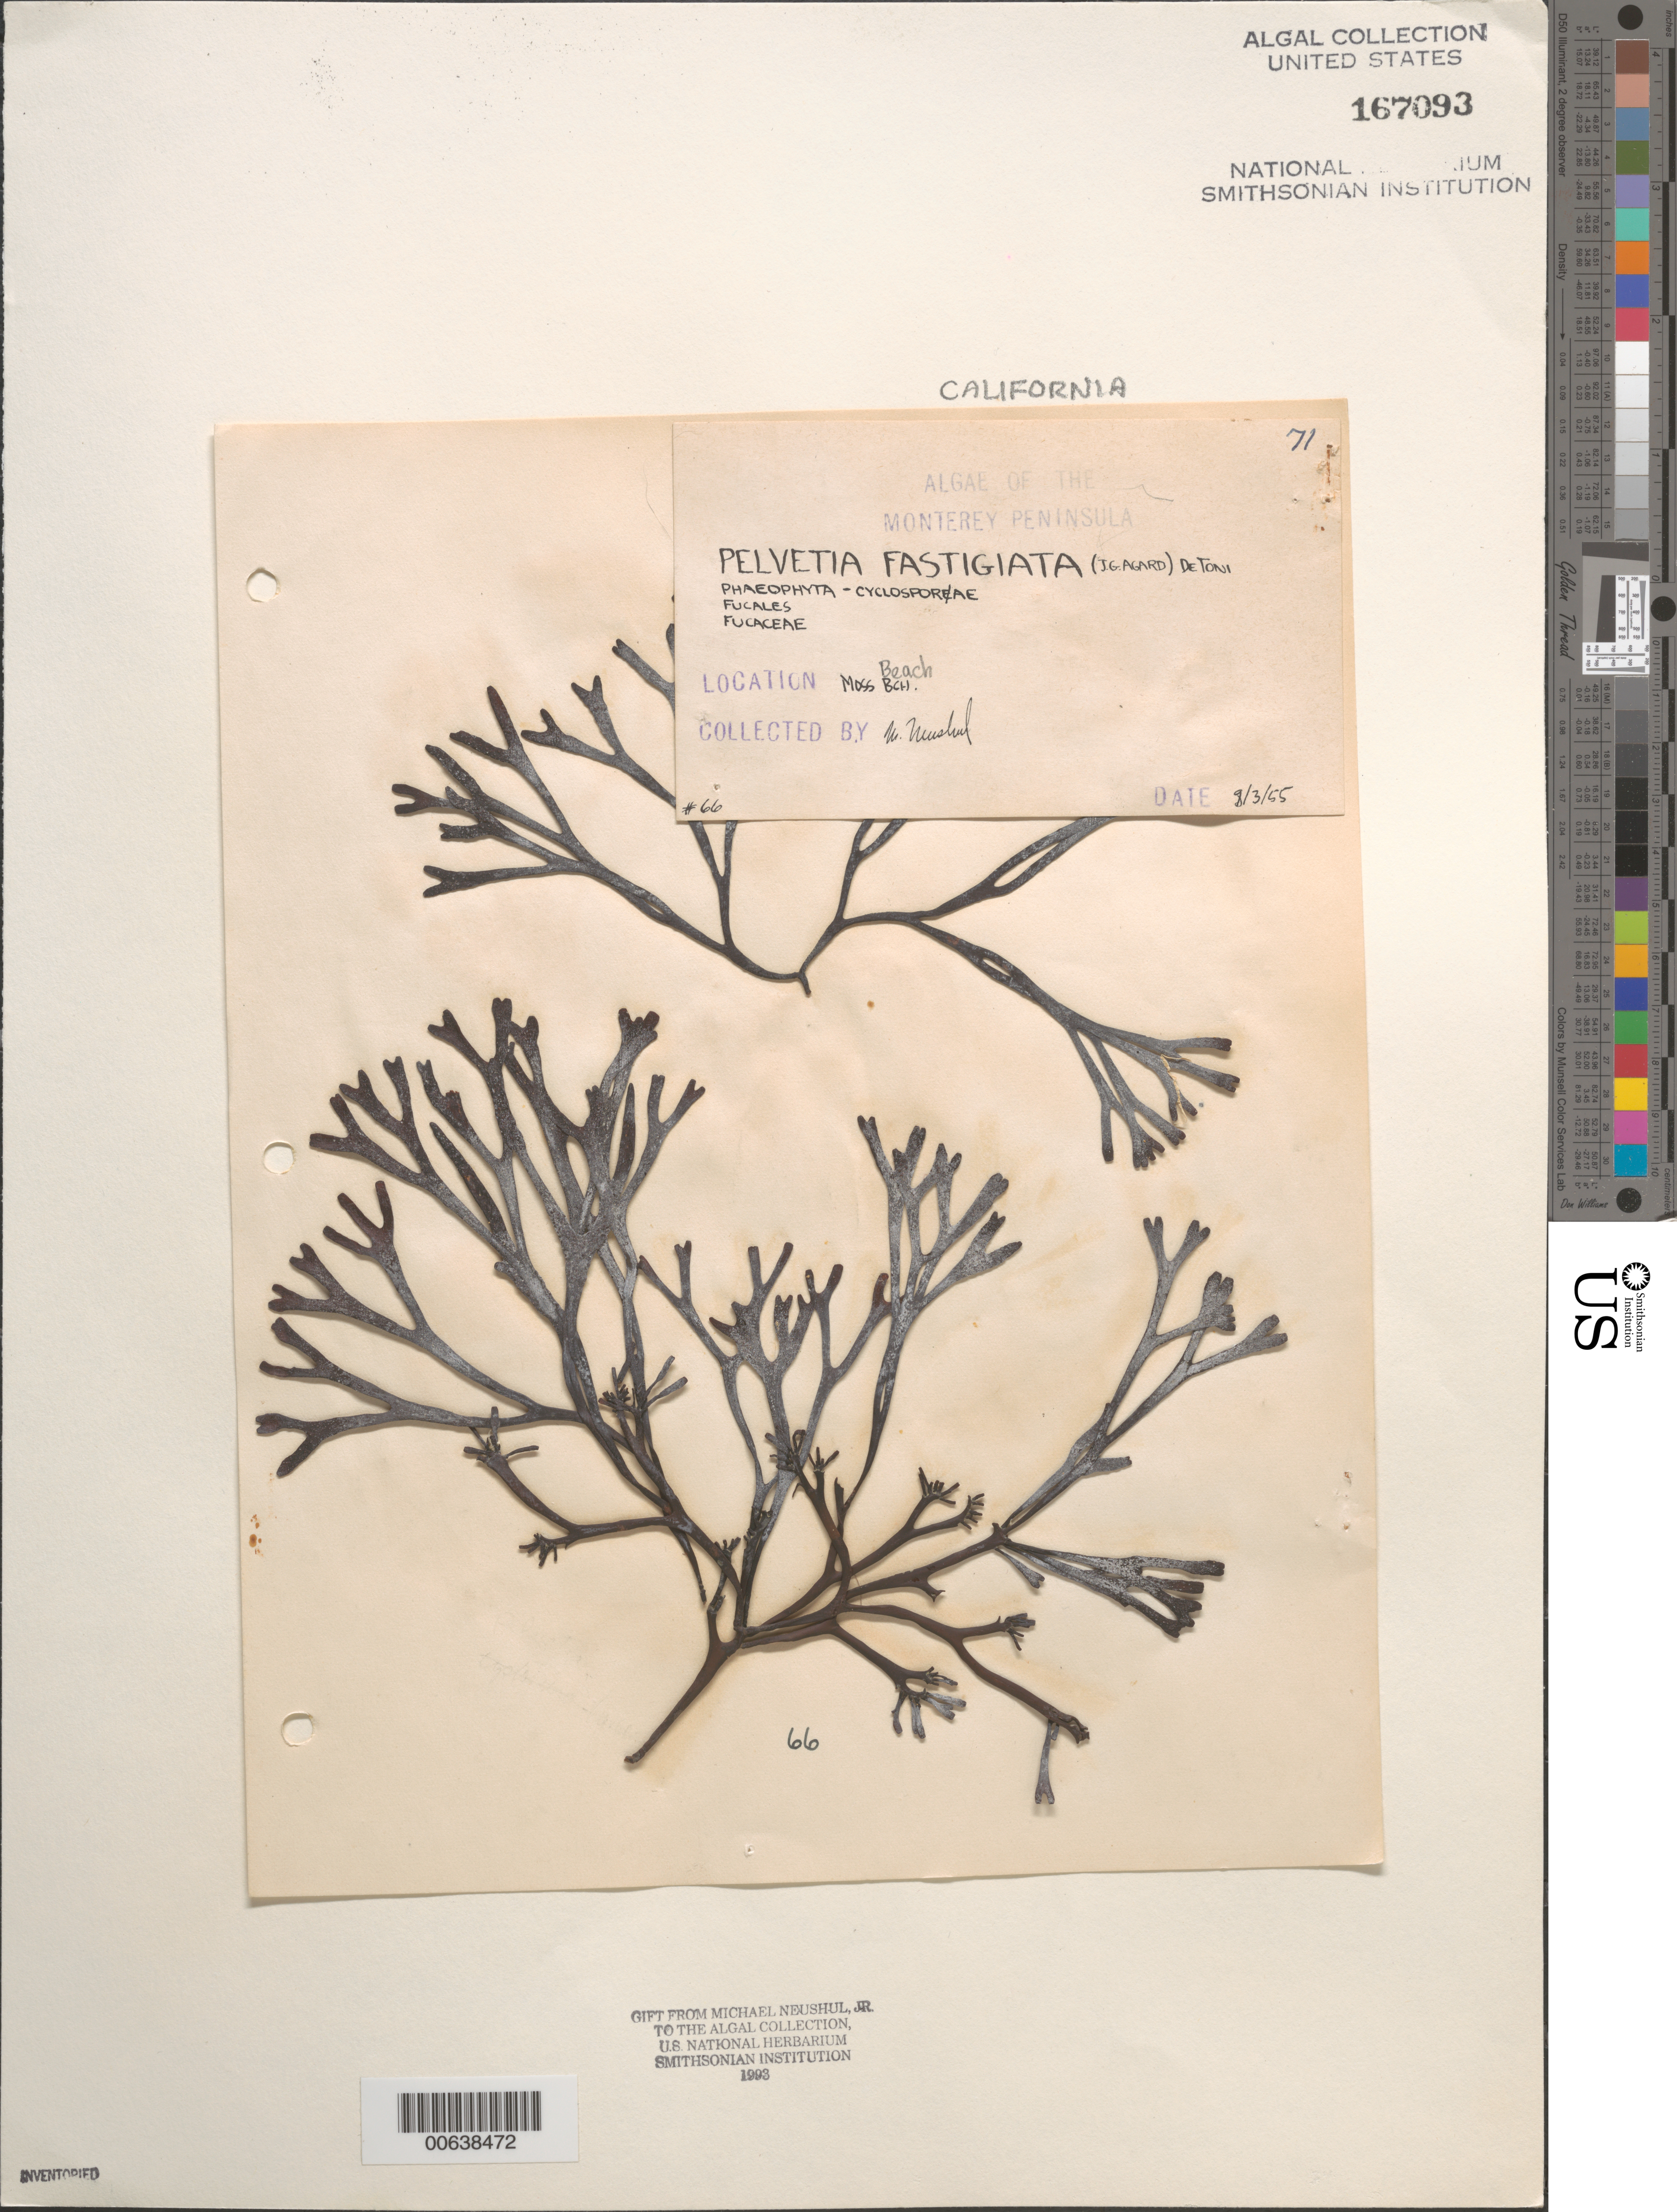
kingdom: Chromista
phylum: Ochrophyta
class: Phaeophyceae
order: Fucales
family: Fucaceae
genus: Silvetia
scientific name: Silvetia compressa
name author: (J. Agardh) E.A. Serrão et al.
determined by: Algae name updating Project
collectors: M. Neushul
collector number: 66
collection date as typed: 03 Aug 1955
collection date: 1955-08-03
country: United States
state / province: California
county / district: Monterey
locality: Moss Beach, Monterey Peninsula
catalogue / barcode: US 167093